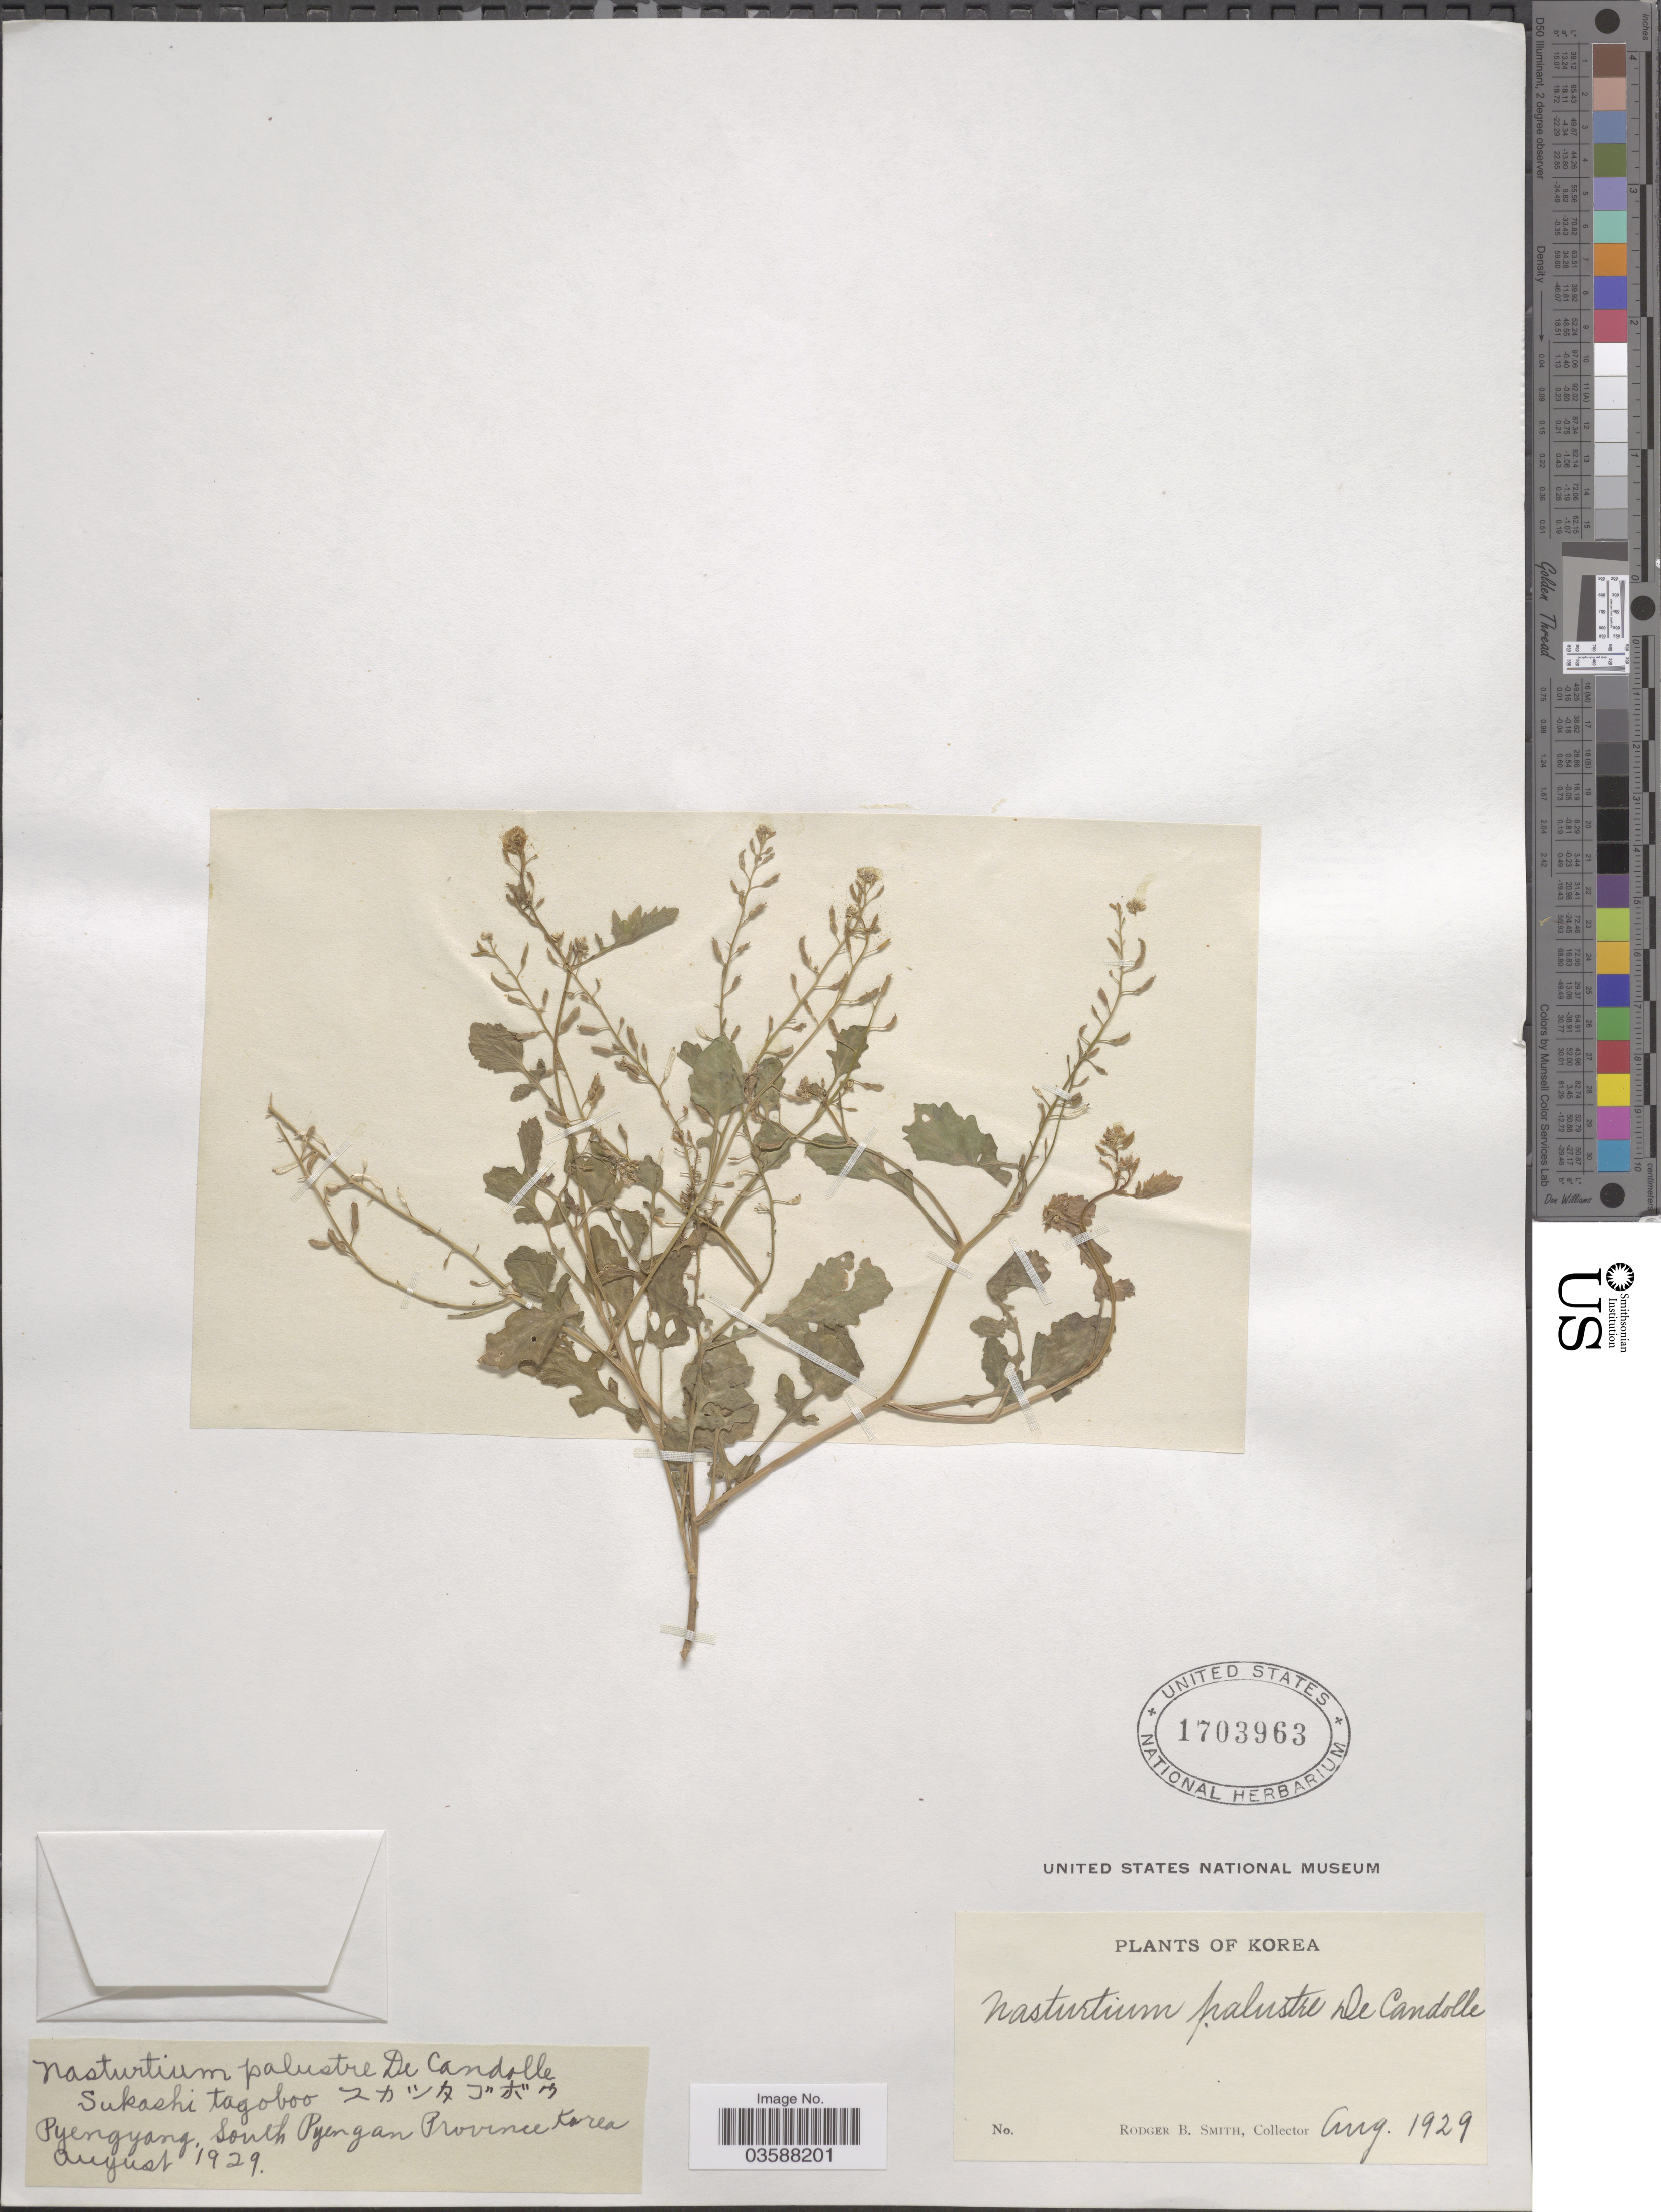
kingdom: Plantae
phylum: Tracheophyta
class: Magnoliopsida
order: Brassicales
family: Brassicaceae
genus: Rorippa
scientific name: Rorippa palustris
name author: (L.) Besser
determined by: Strong, M. T., (US), Smithsonian Institution - National Museum of Natural History (UNITED STATES)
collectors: R. B. Smith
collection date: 1929-08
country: North Korea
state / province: South P'yongan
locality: Pyengyang, South Pyengan Province.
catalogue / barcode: US 1703963